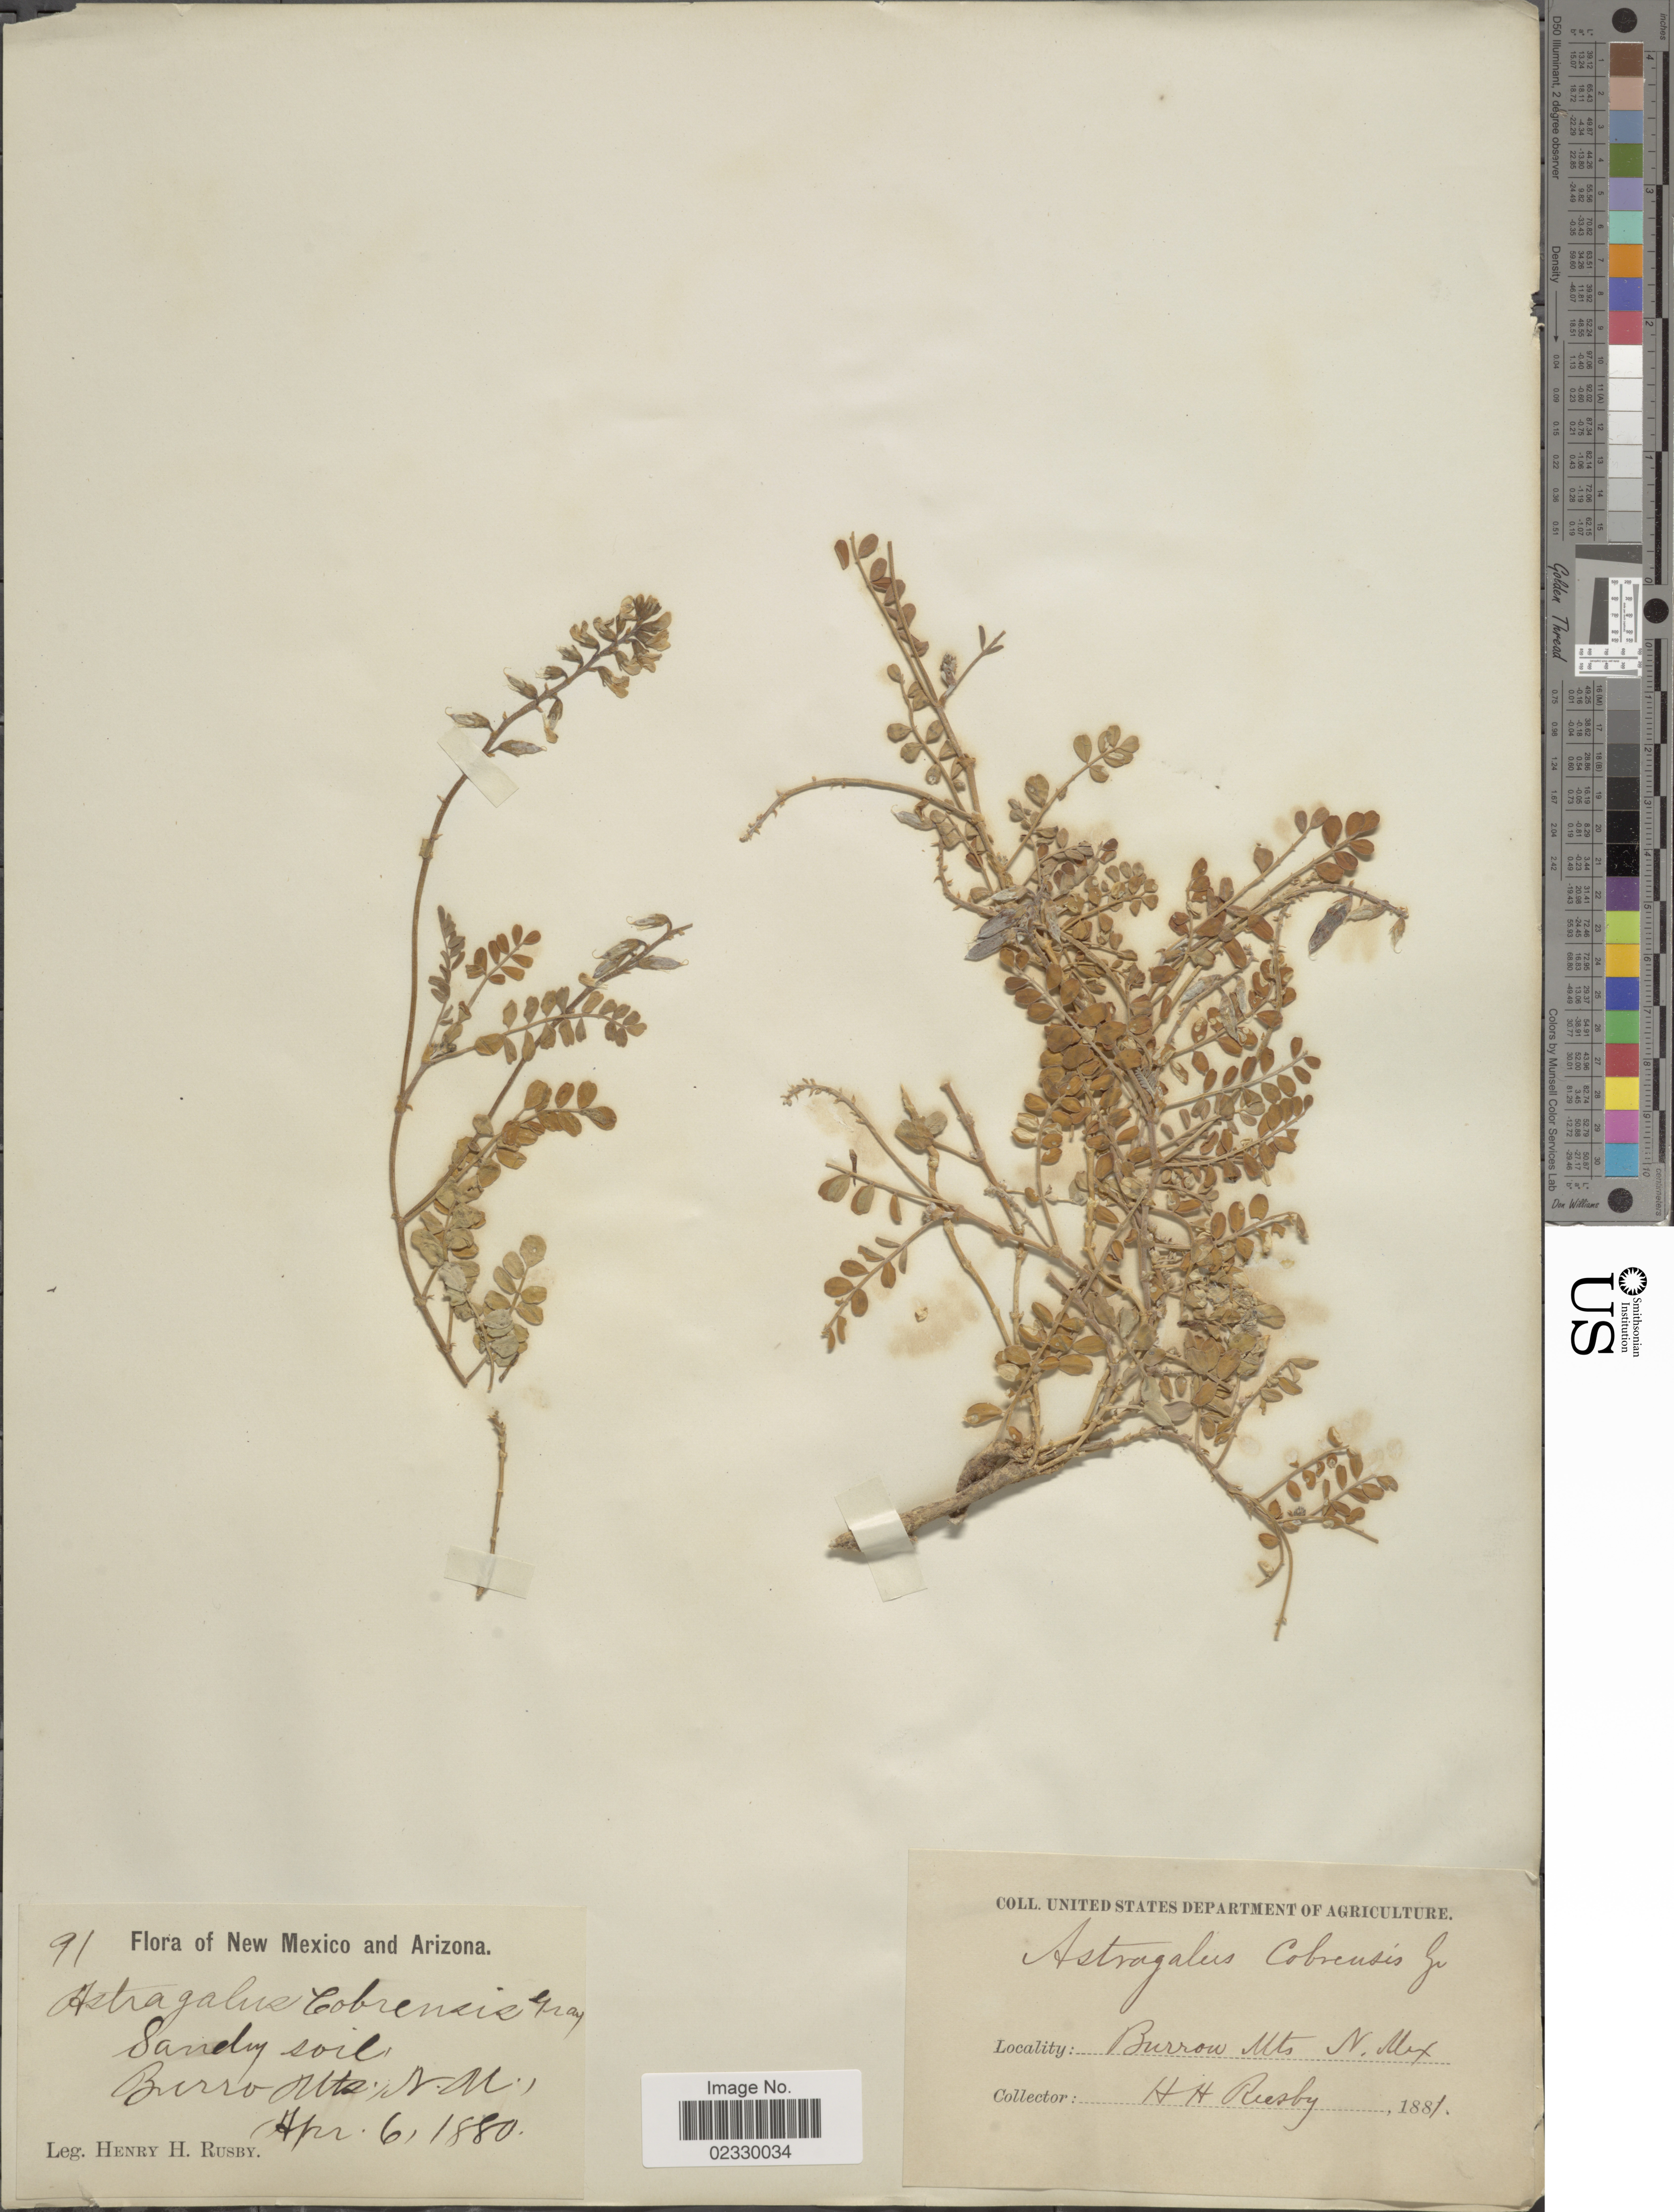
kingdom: Plantae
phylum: Tracheophyta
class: Magnoliopsida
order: Fabales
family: Fabaceae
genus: Astragalus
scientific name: Astragalus cobrensis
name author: A. Gray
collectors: H. H. Rusby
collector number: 91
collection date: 1880-04-06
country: United States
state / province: New Mexico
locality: Sandy soil. Burro Mts., N.M.